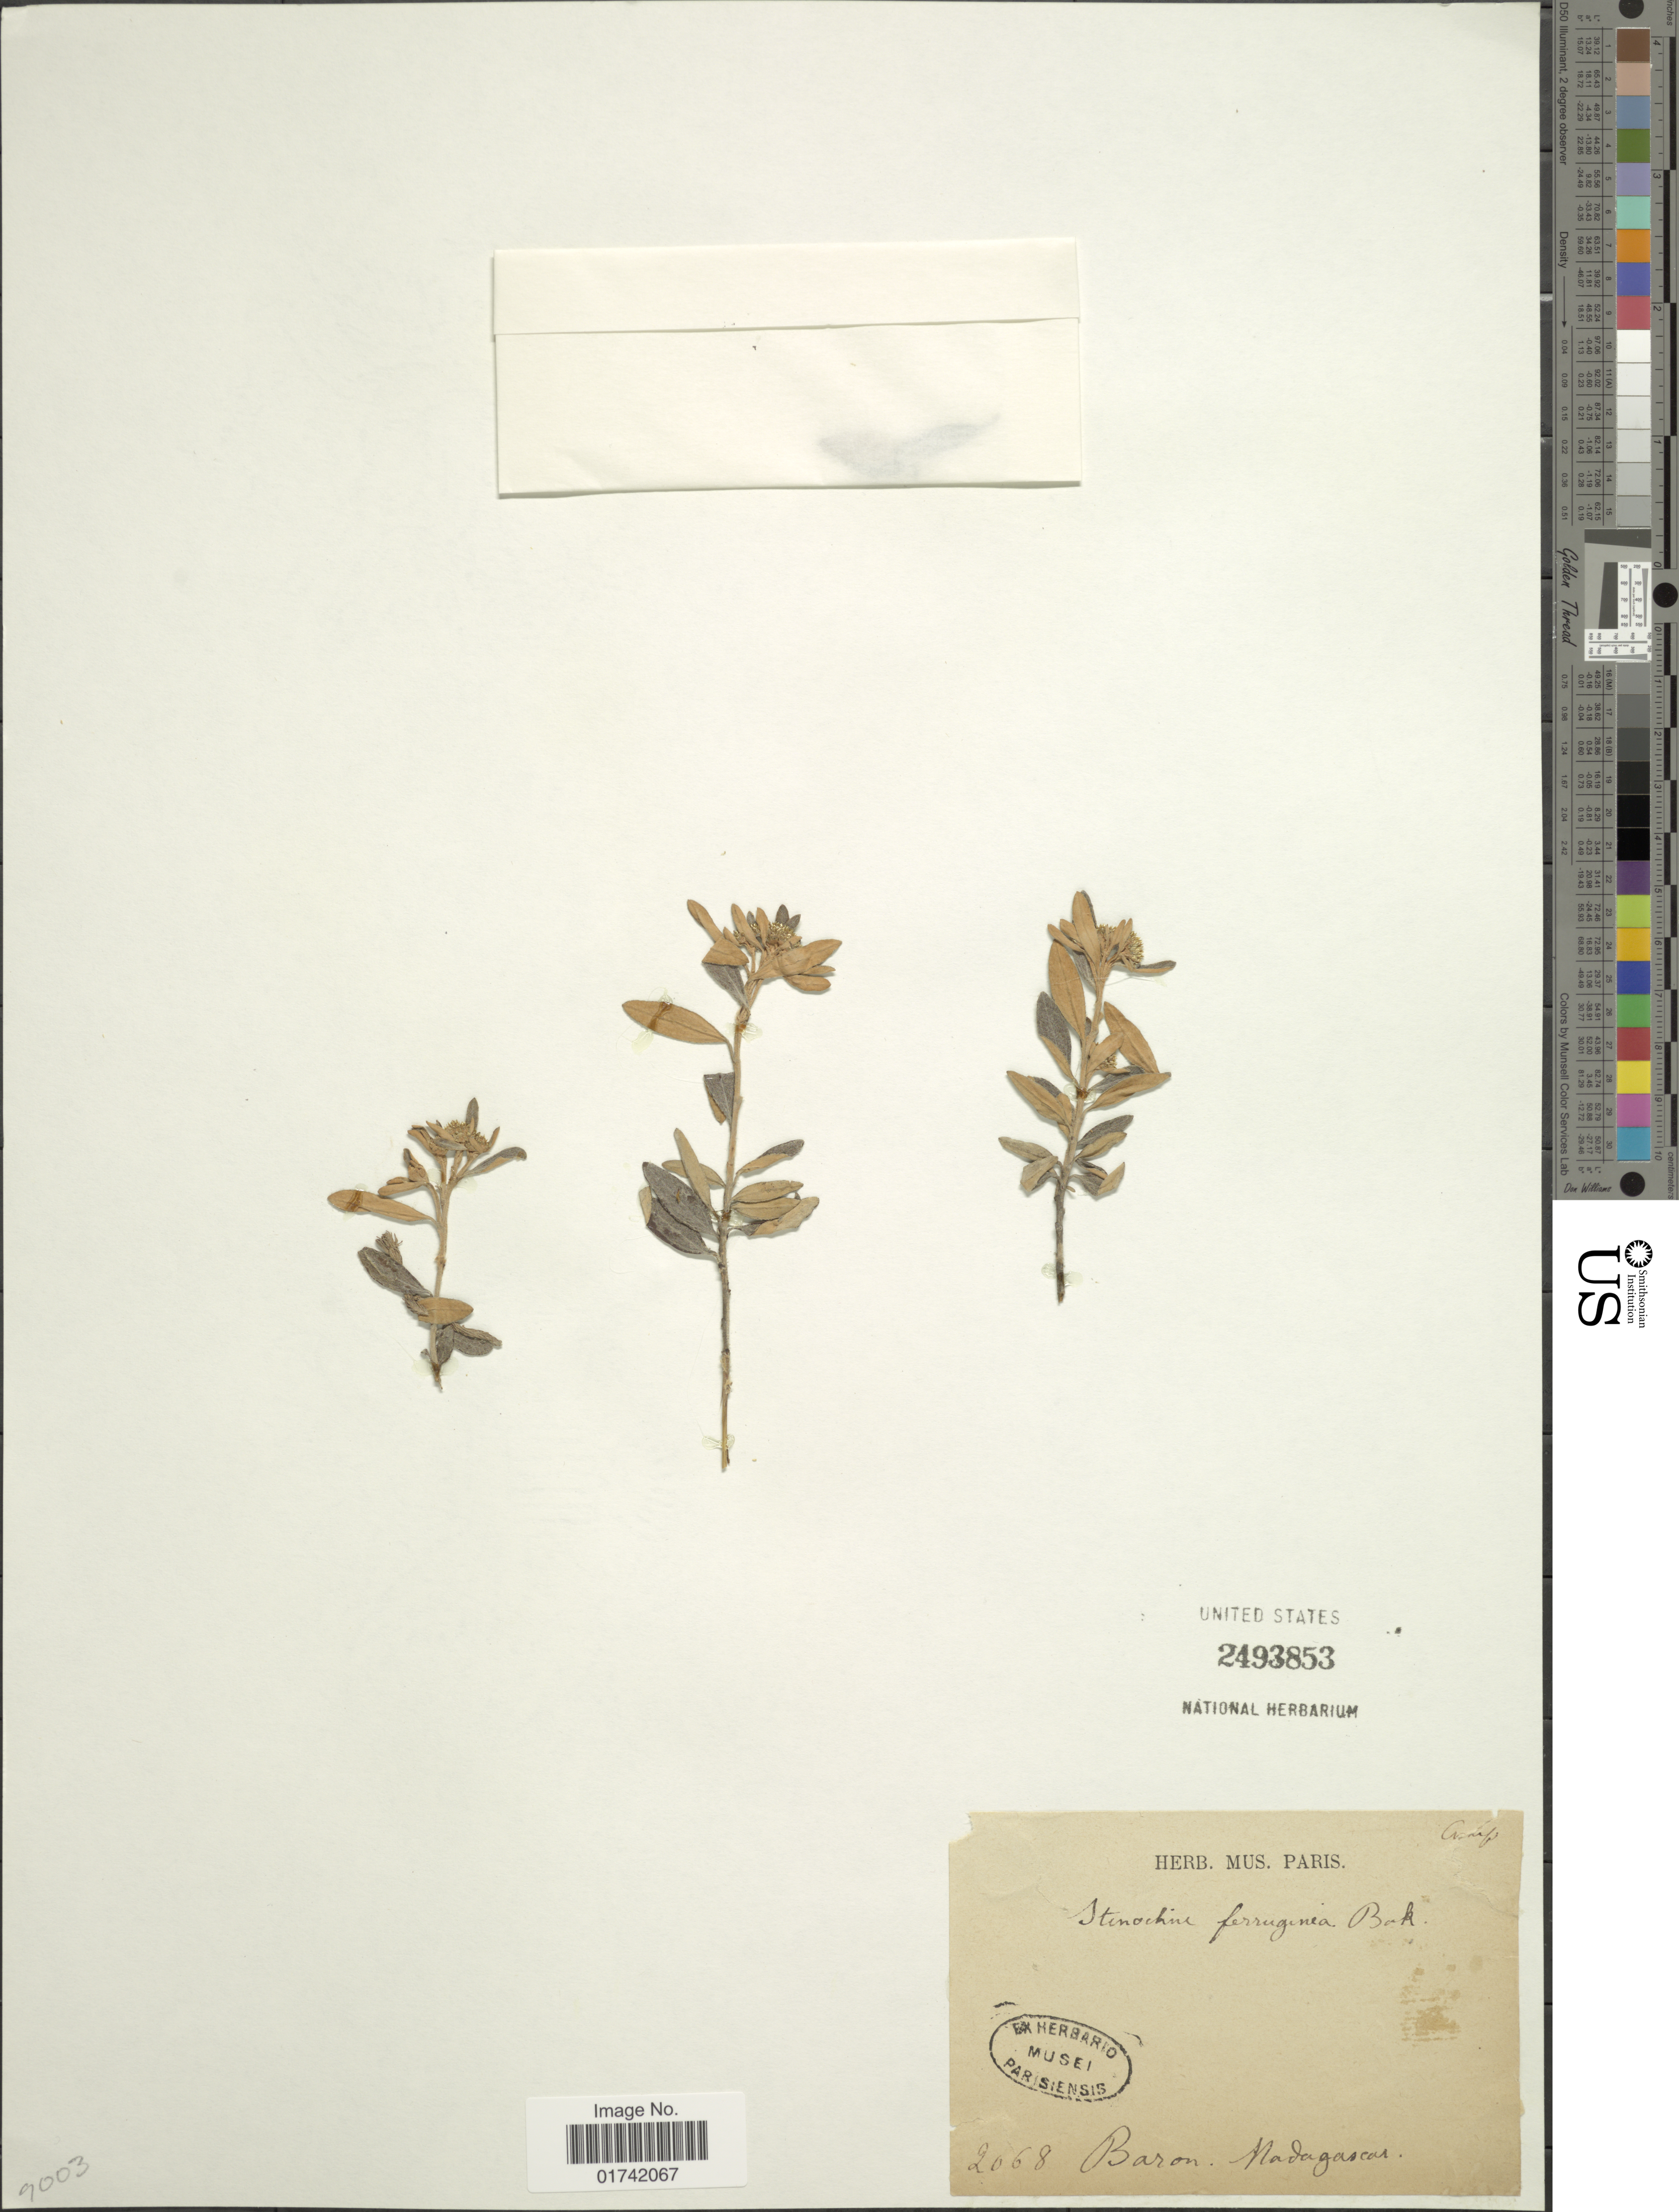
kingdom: Plantae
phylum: Tracheophyta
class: Magnoliopsida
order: Asterales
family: Asteraceae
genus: Stenocline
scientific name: Stenocline ferruginea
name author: Baker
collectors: -. Baron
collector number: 2068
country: Madagascar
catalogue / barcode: US 2493853